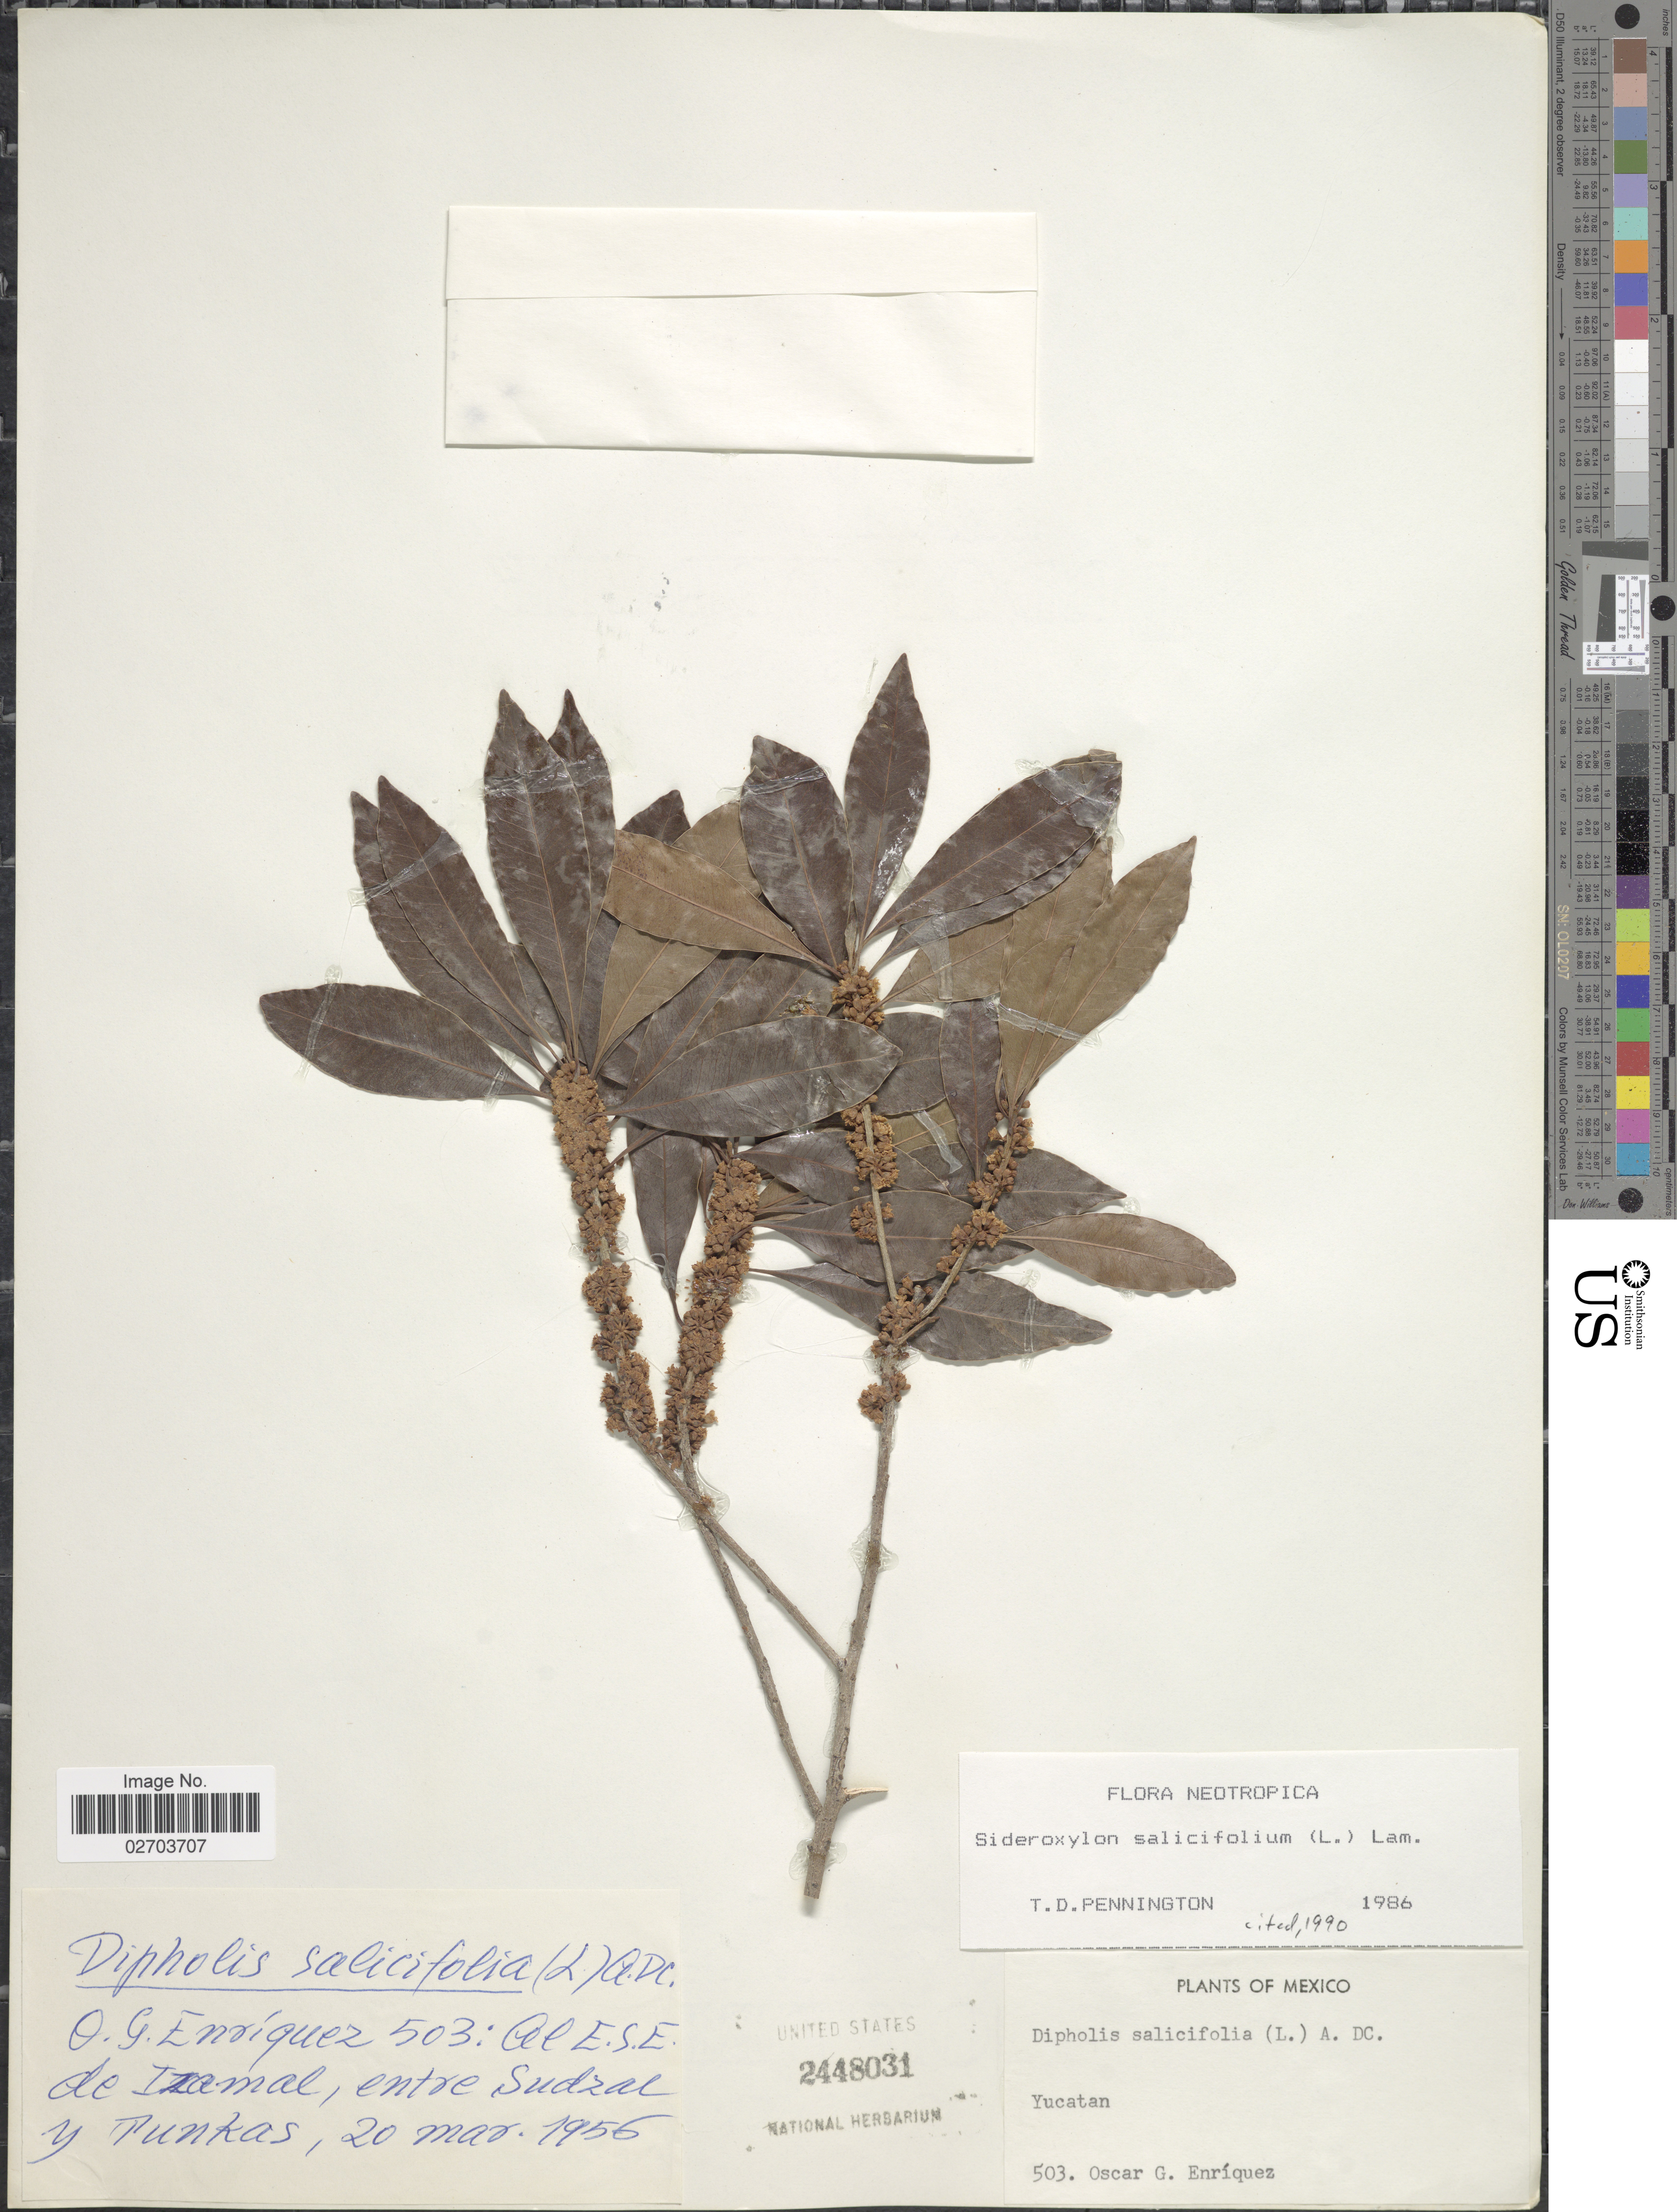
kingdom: Plantae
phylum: Tracheophyta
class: Magnoliopsida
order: Ericales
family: Sapotaceae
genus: Sideroxylon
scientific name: Sideroxylon salicifolium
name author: (L.) Lam.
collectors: O. Enriquez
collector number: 503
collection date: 1956-03-20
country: Mexico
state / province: Yucatán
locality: Al E.S.E. de Izamal, entre Sudzal y Tunkas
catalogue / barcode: US 2448031